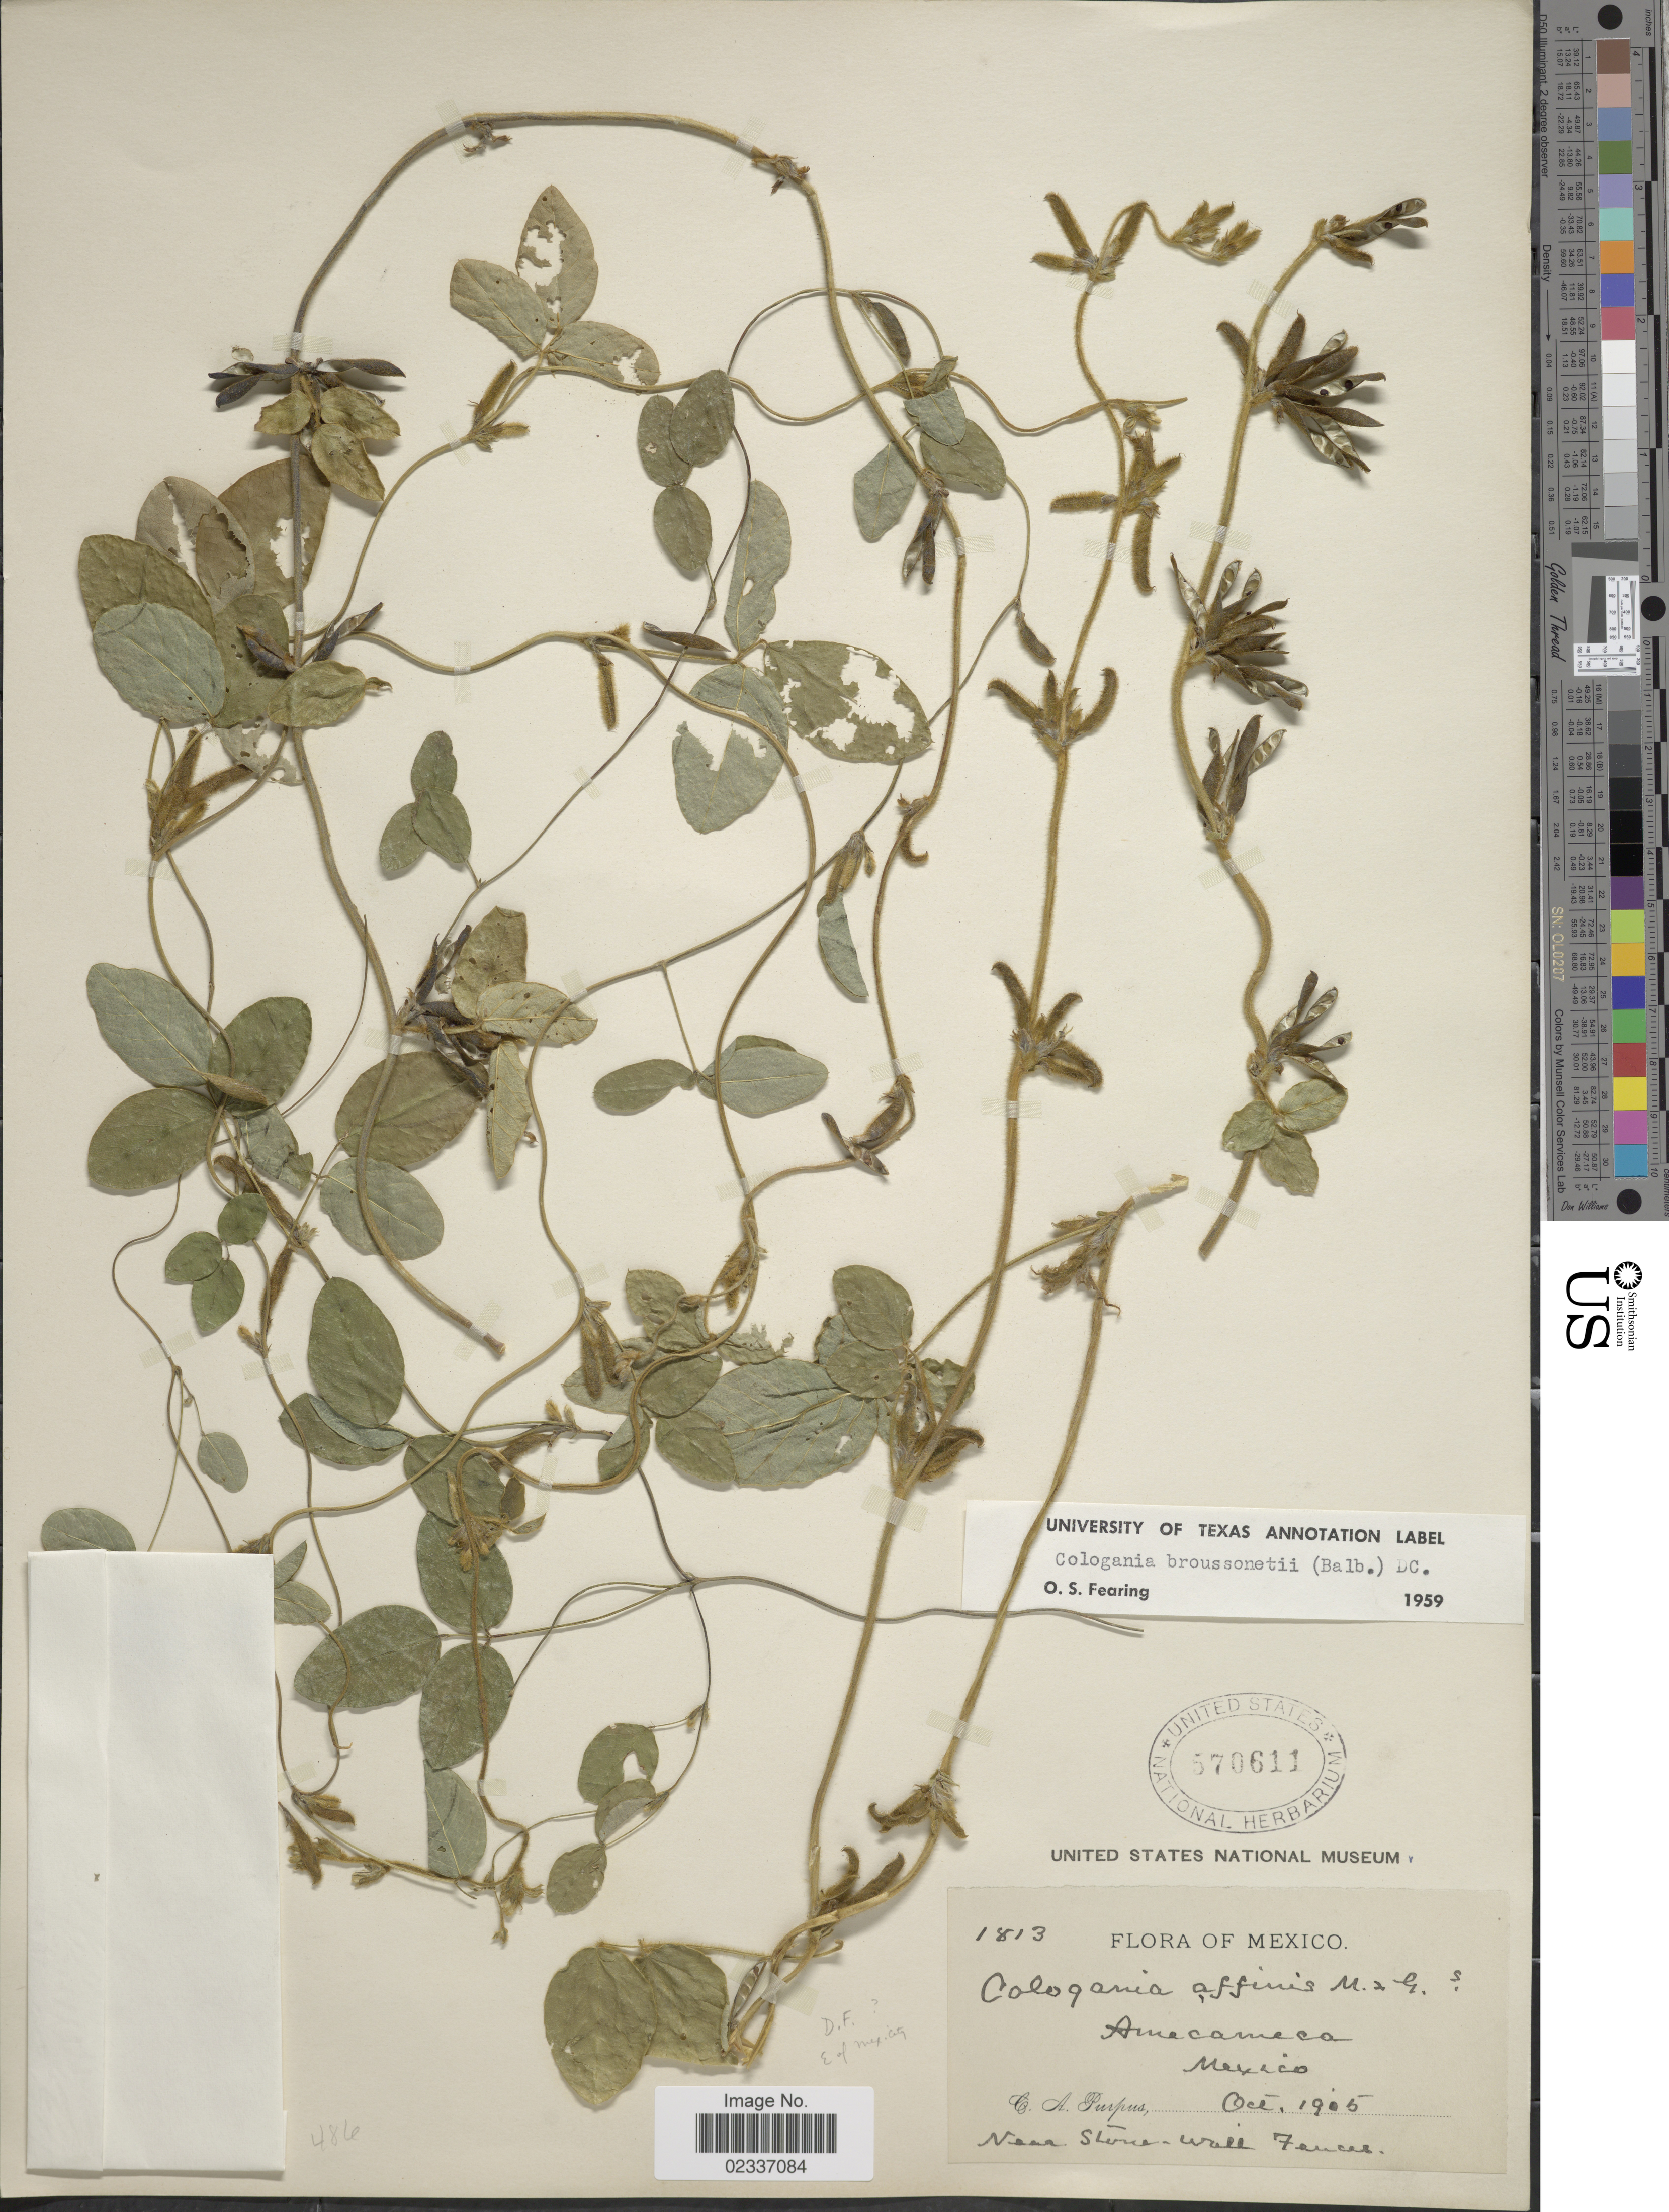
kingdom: Plantae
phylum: Tracheophyta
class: Magnoliopsida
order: Fabales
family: Fabaceae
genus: Cologania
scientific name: Cologania broussonetii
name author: (Balb.) DC.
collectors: C. A. Purpus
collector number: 1813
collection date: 1905-10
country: Mexico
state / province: Distrito Federal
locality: Amecameca, Near stone-wall.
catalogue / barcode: US 570611